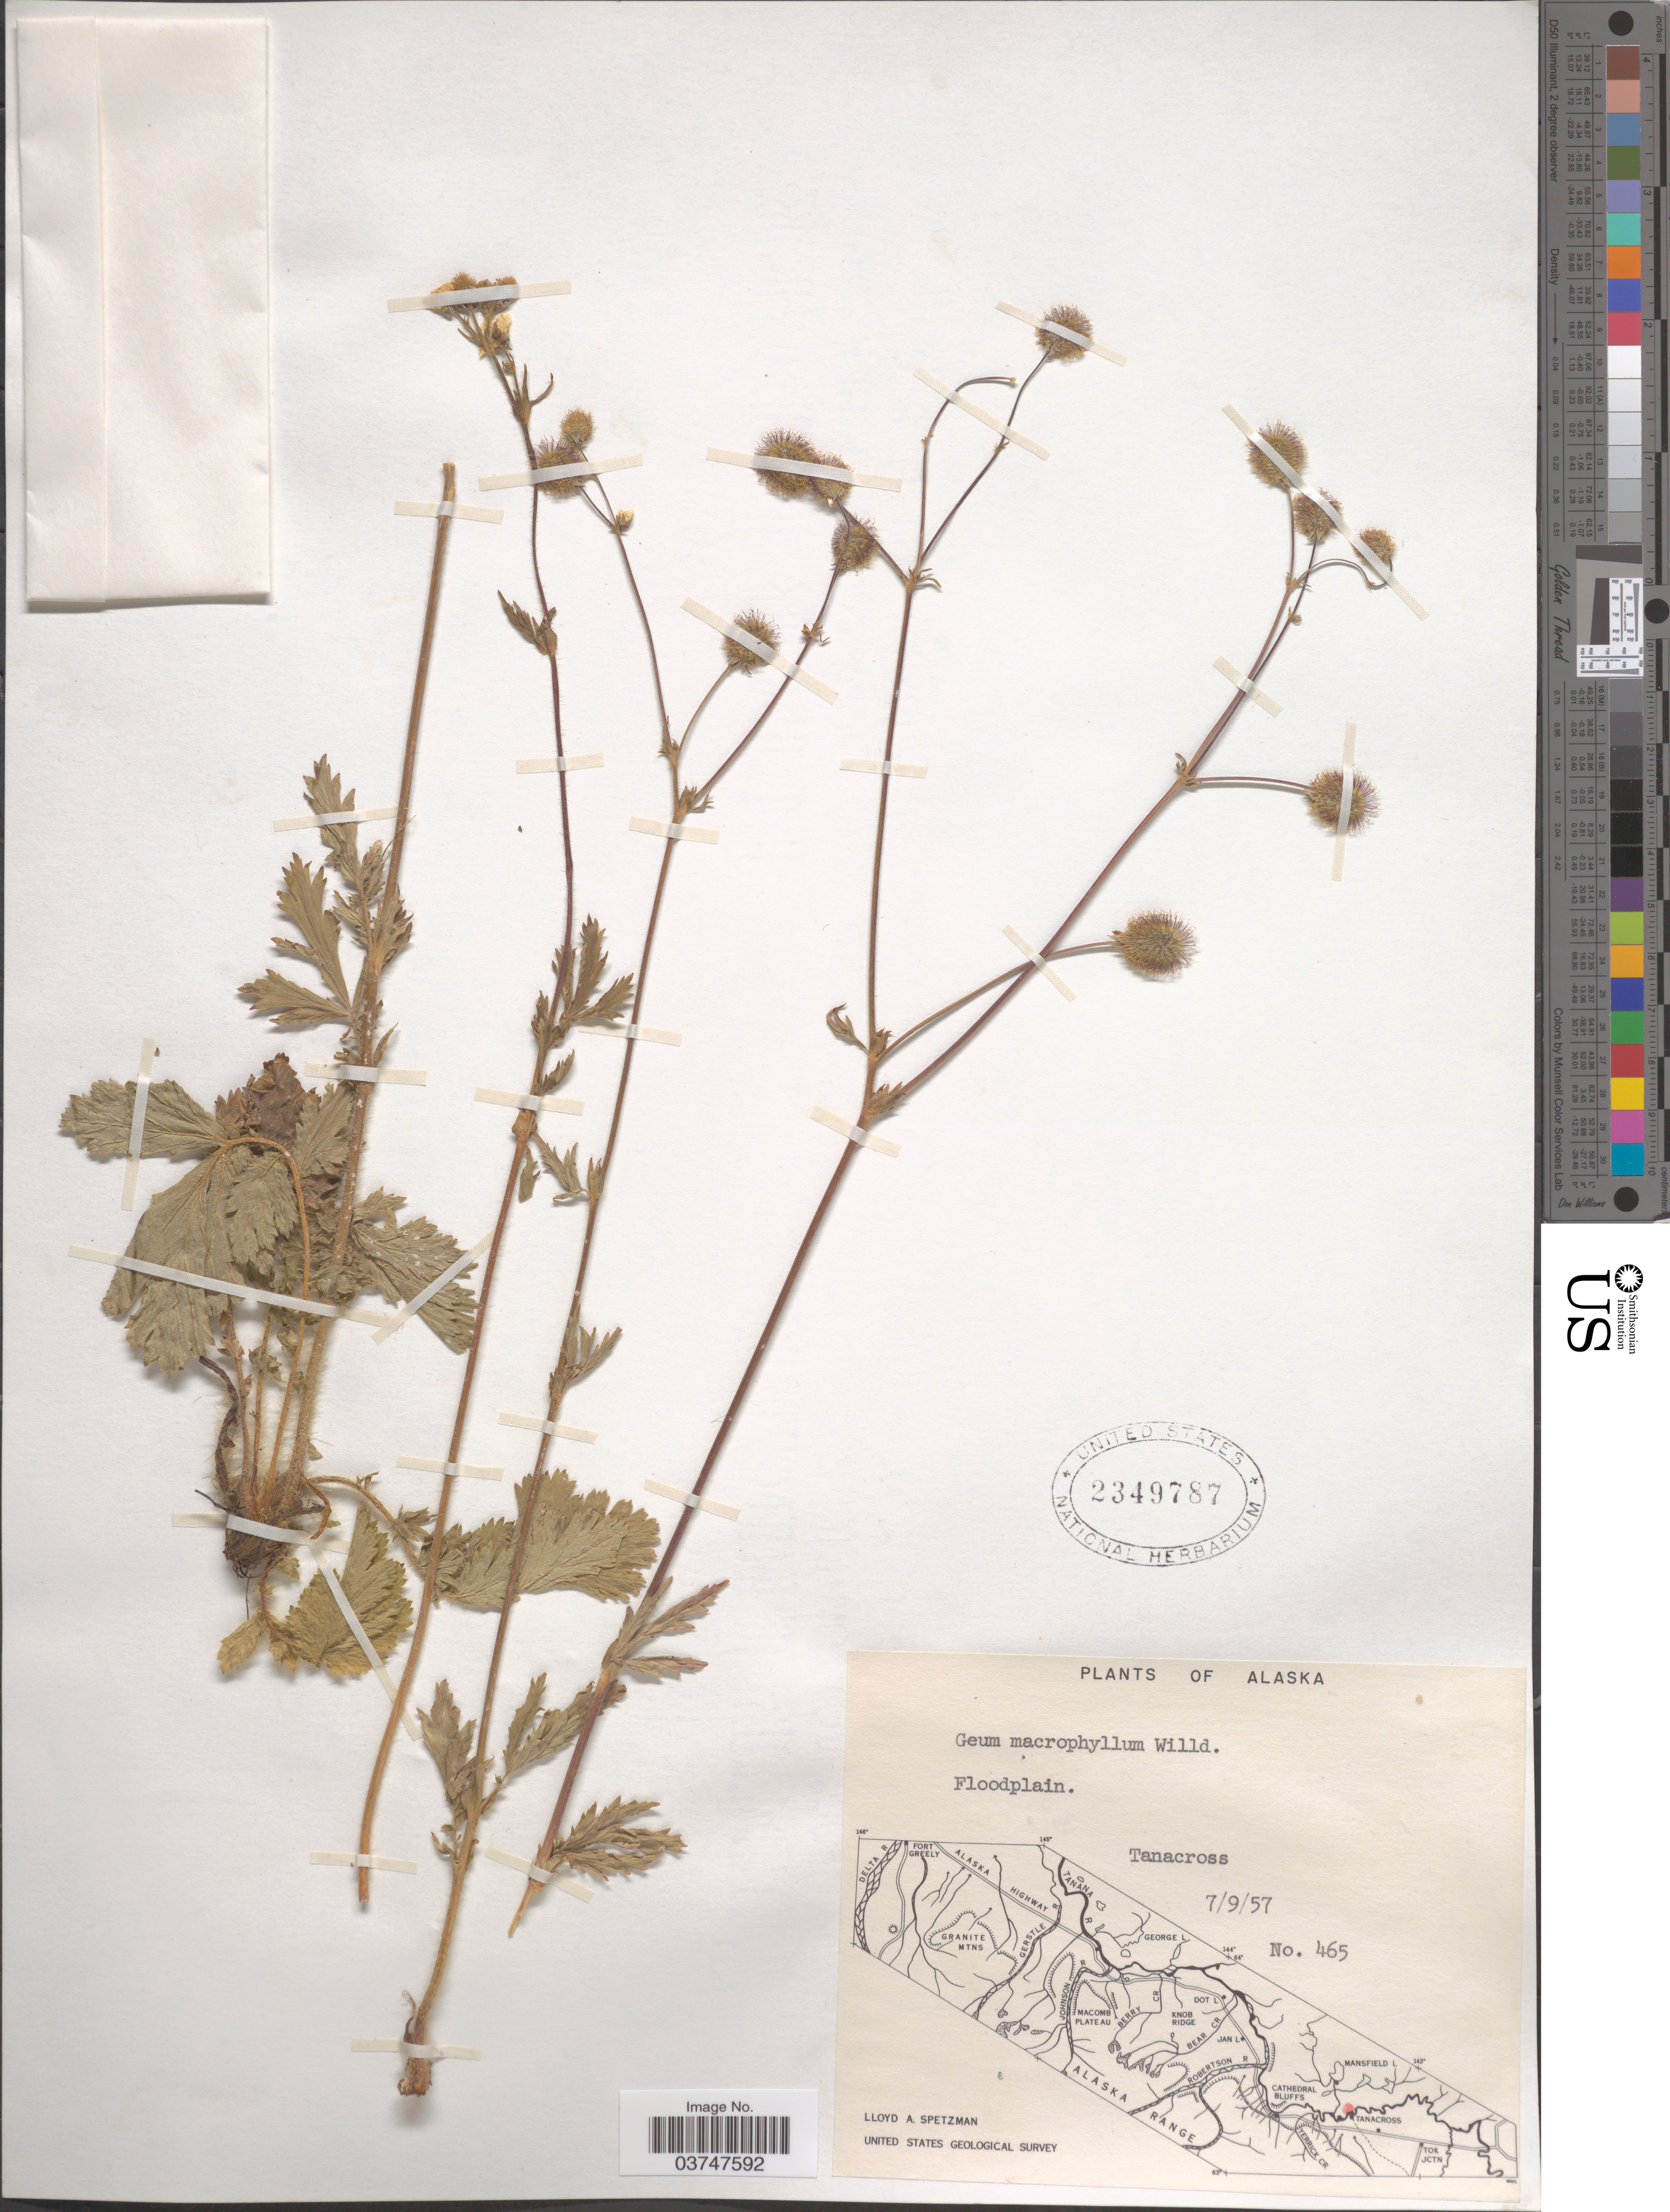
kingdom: Plantae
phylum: Tracheophyta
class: Magnoliopsida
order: Rosales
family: Rosaceae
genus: Geum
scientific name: Geum macrophyllum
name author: Willd.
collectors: L. Spetzman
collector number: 465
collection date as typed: Transcribed d/m/y: 9/7/57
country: United States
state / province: Alaska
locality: Floodplain. Tanacross.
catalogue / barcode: US 2349787